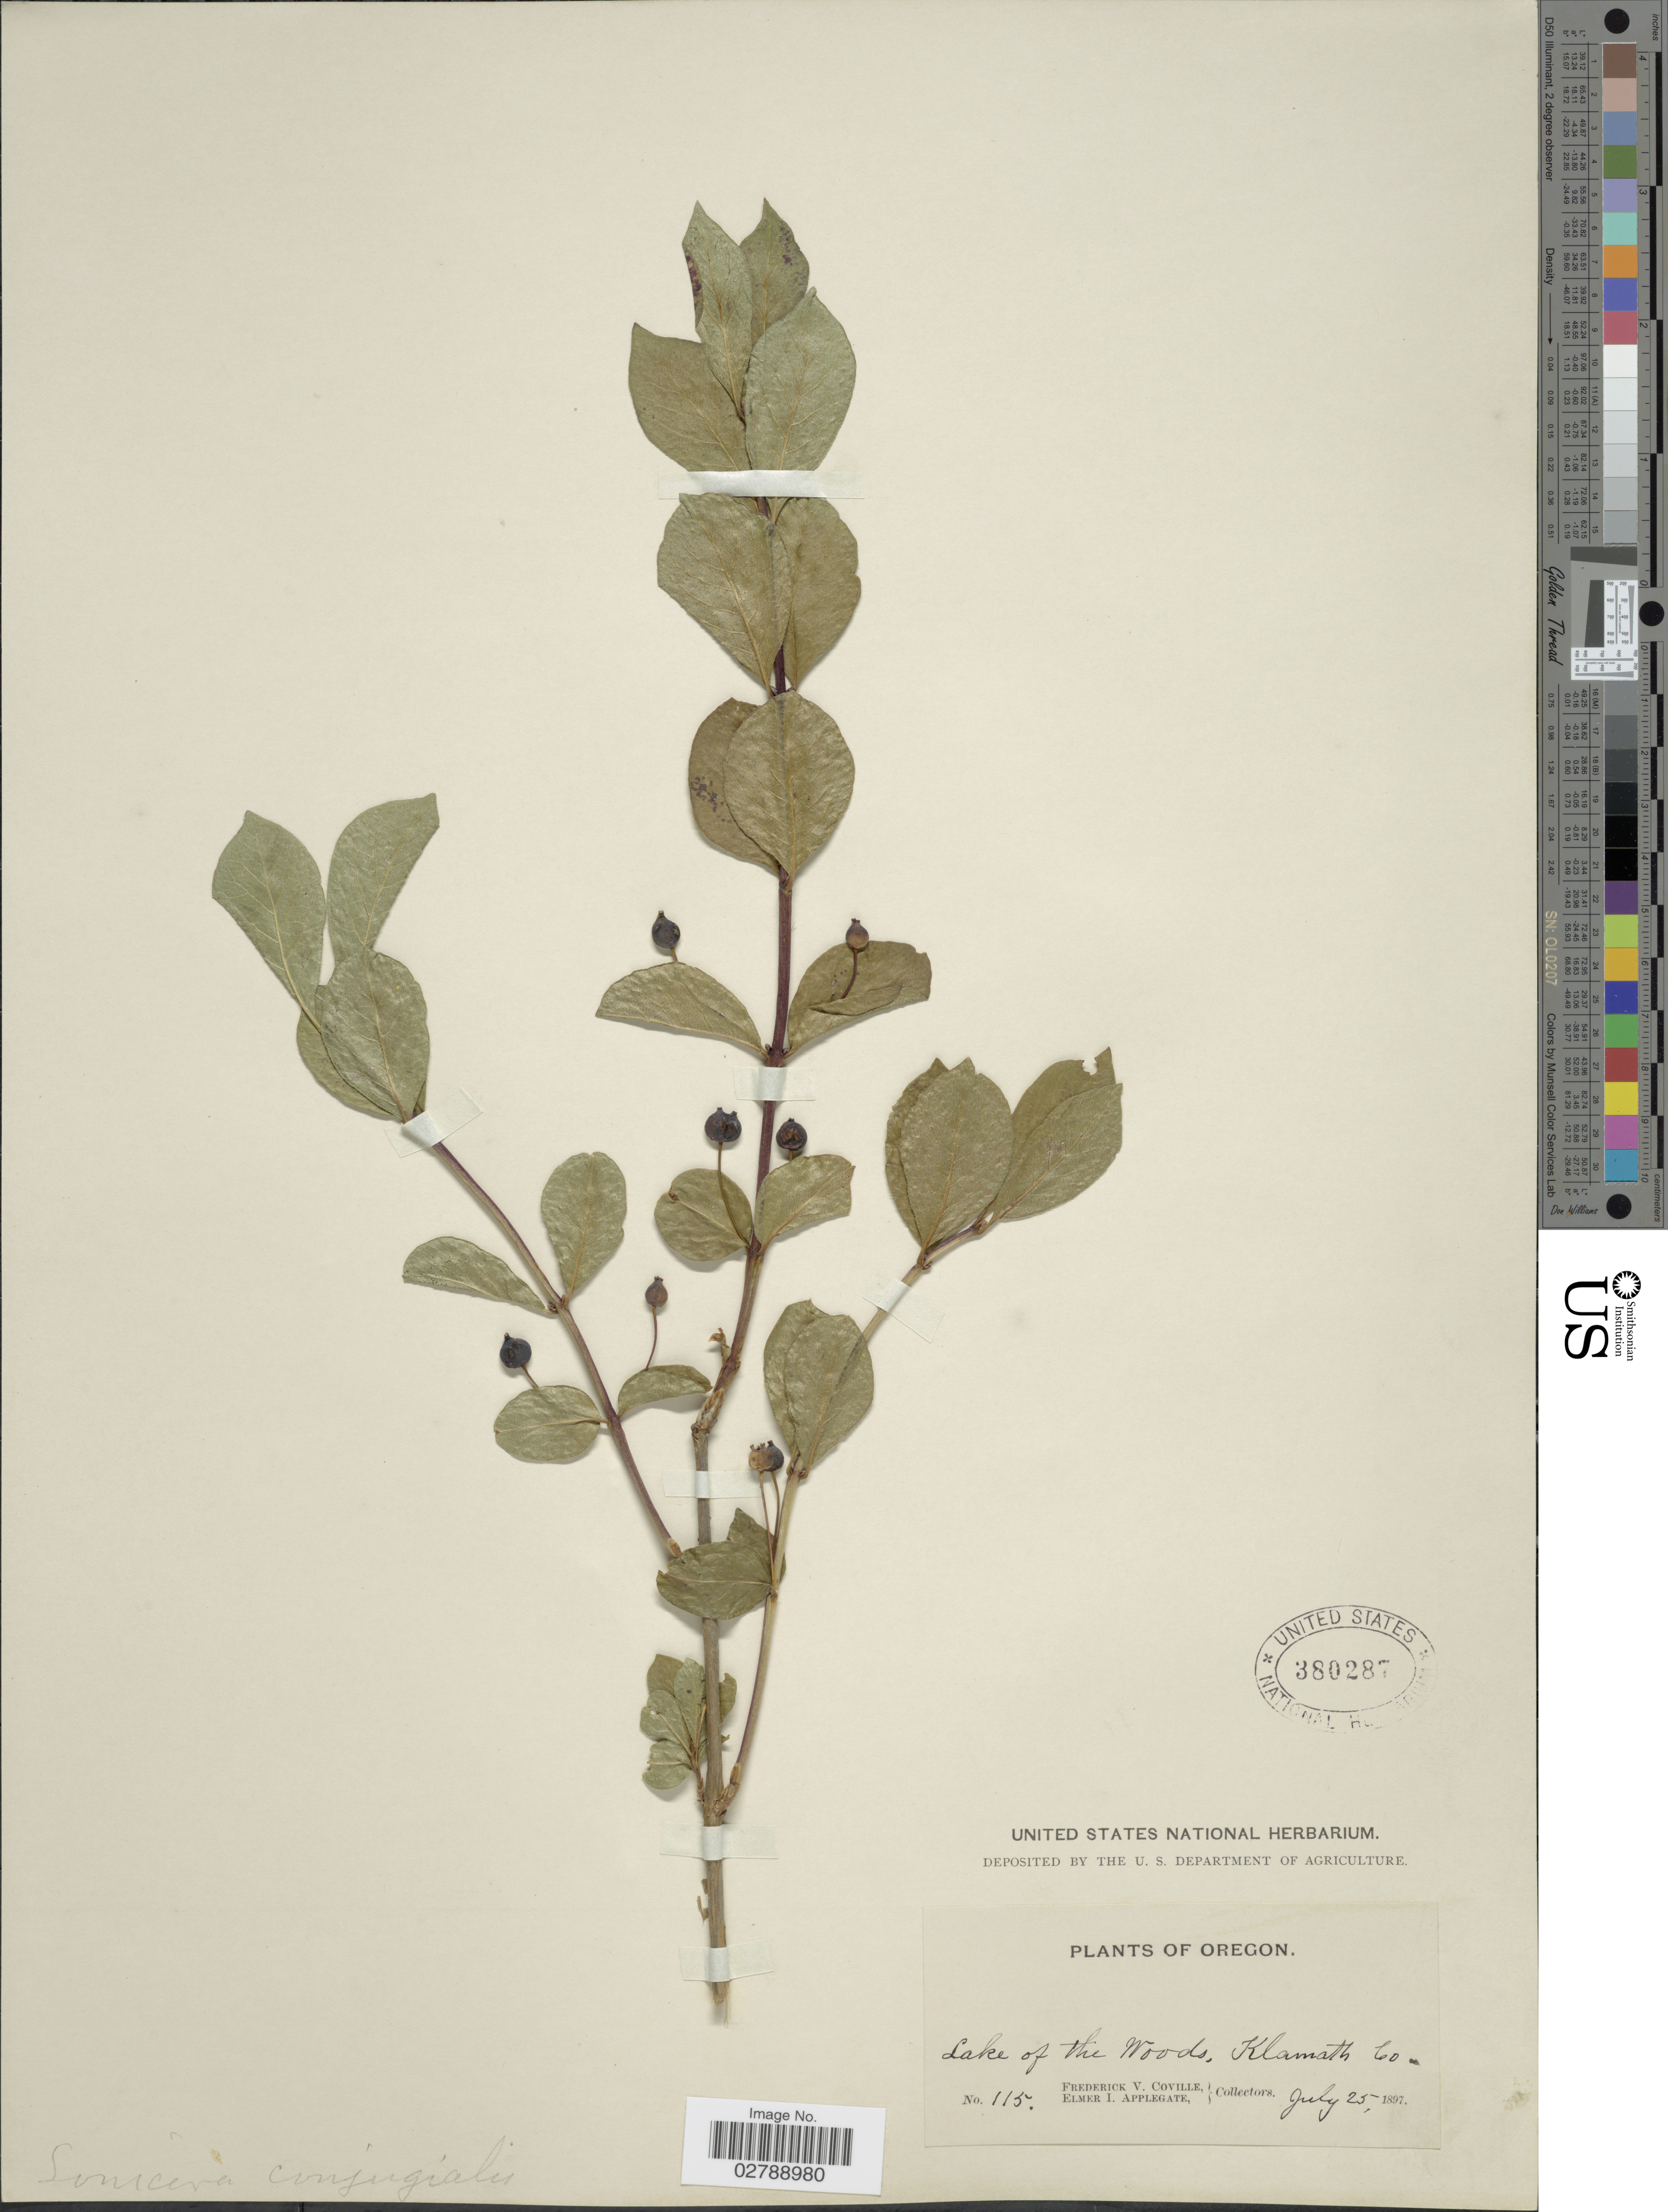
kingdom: Plantae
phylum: Tracheophyta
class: Magnoliopsida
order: Dipsacales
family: Caprifoliaceae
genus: Lonicera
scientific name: Lonicera conjugialis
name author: Kellogg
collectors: F. V. Coville & E. I. Applegate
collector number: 115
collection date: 1897-07-25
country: United States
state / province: Oregon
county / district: Klamath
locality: Lake of the woods, Klamath Co.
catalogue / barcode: US 380287